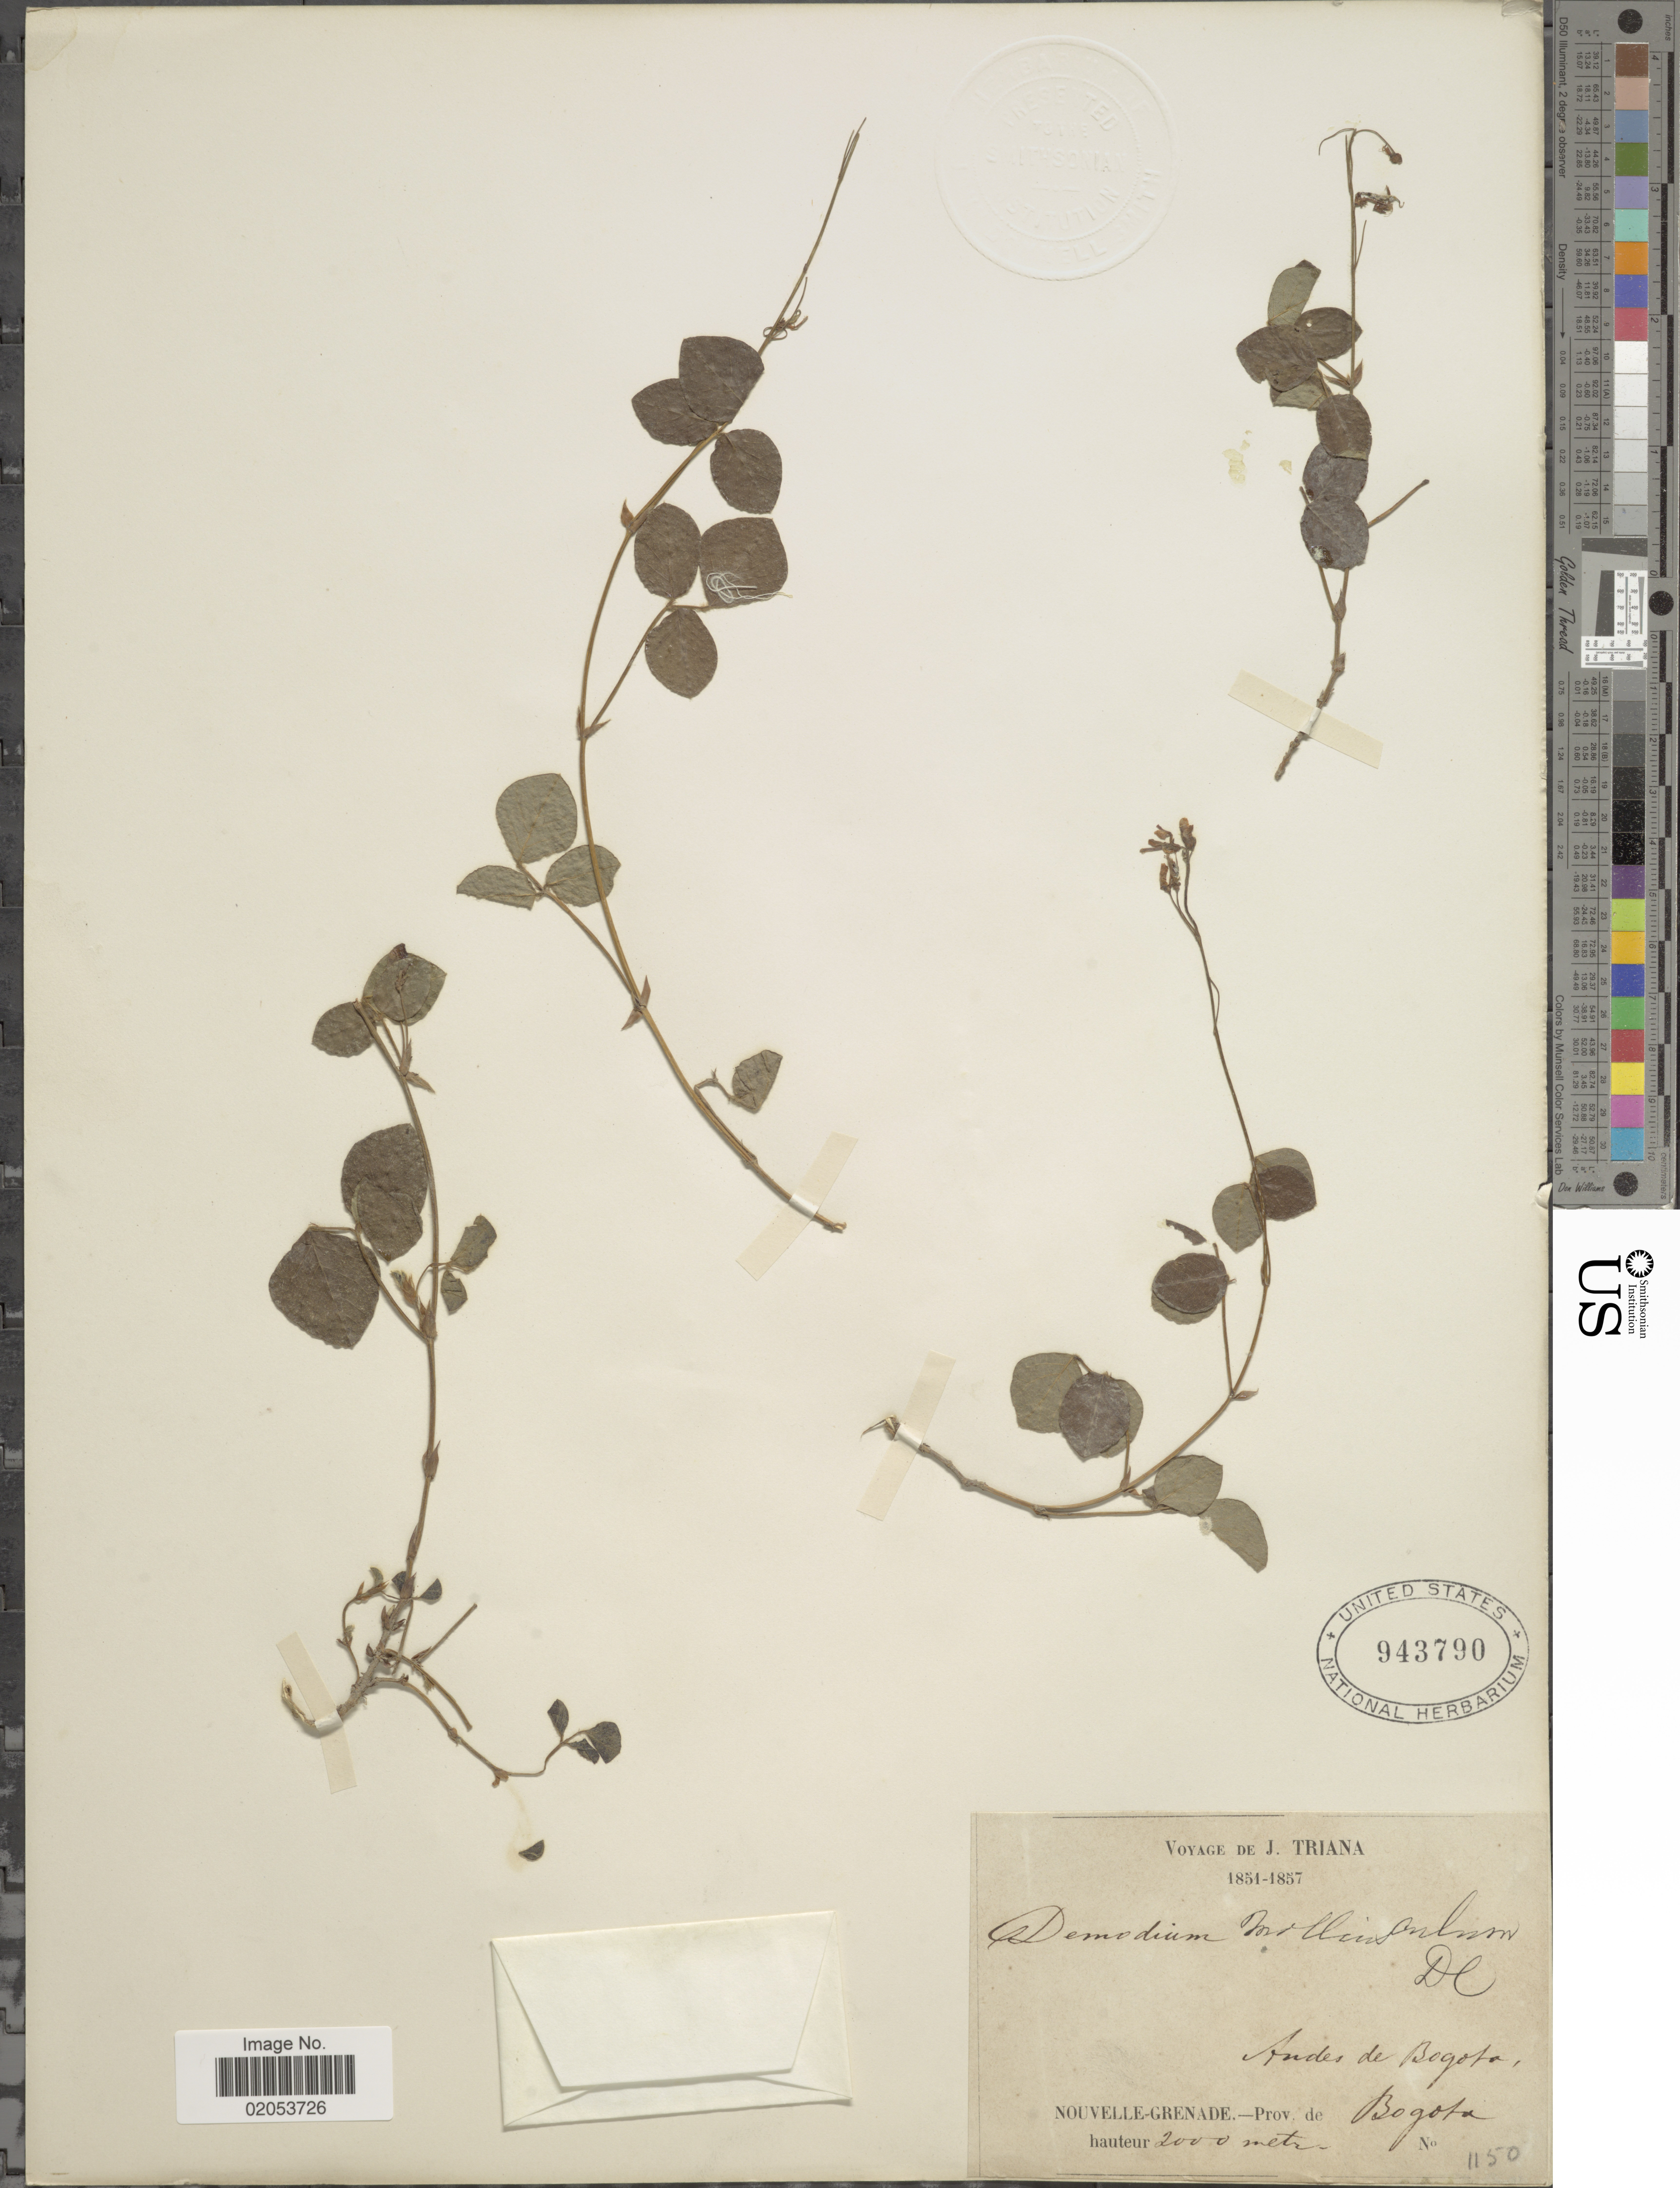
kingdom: Plantae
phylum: Tracheophyta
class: Magnoliopsida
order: Fabales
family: Fabaceae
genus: Desmodium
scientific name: Desmodium molliculum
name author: (Kunth) DC.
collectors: J. Triana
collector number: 1150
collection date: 1851/1857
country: Colombia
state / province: Bogota D.C.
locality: Andes de Bogota, Nouvelle-Grenade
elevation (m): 2000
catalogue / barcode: US 943790